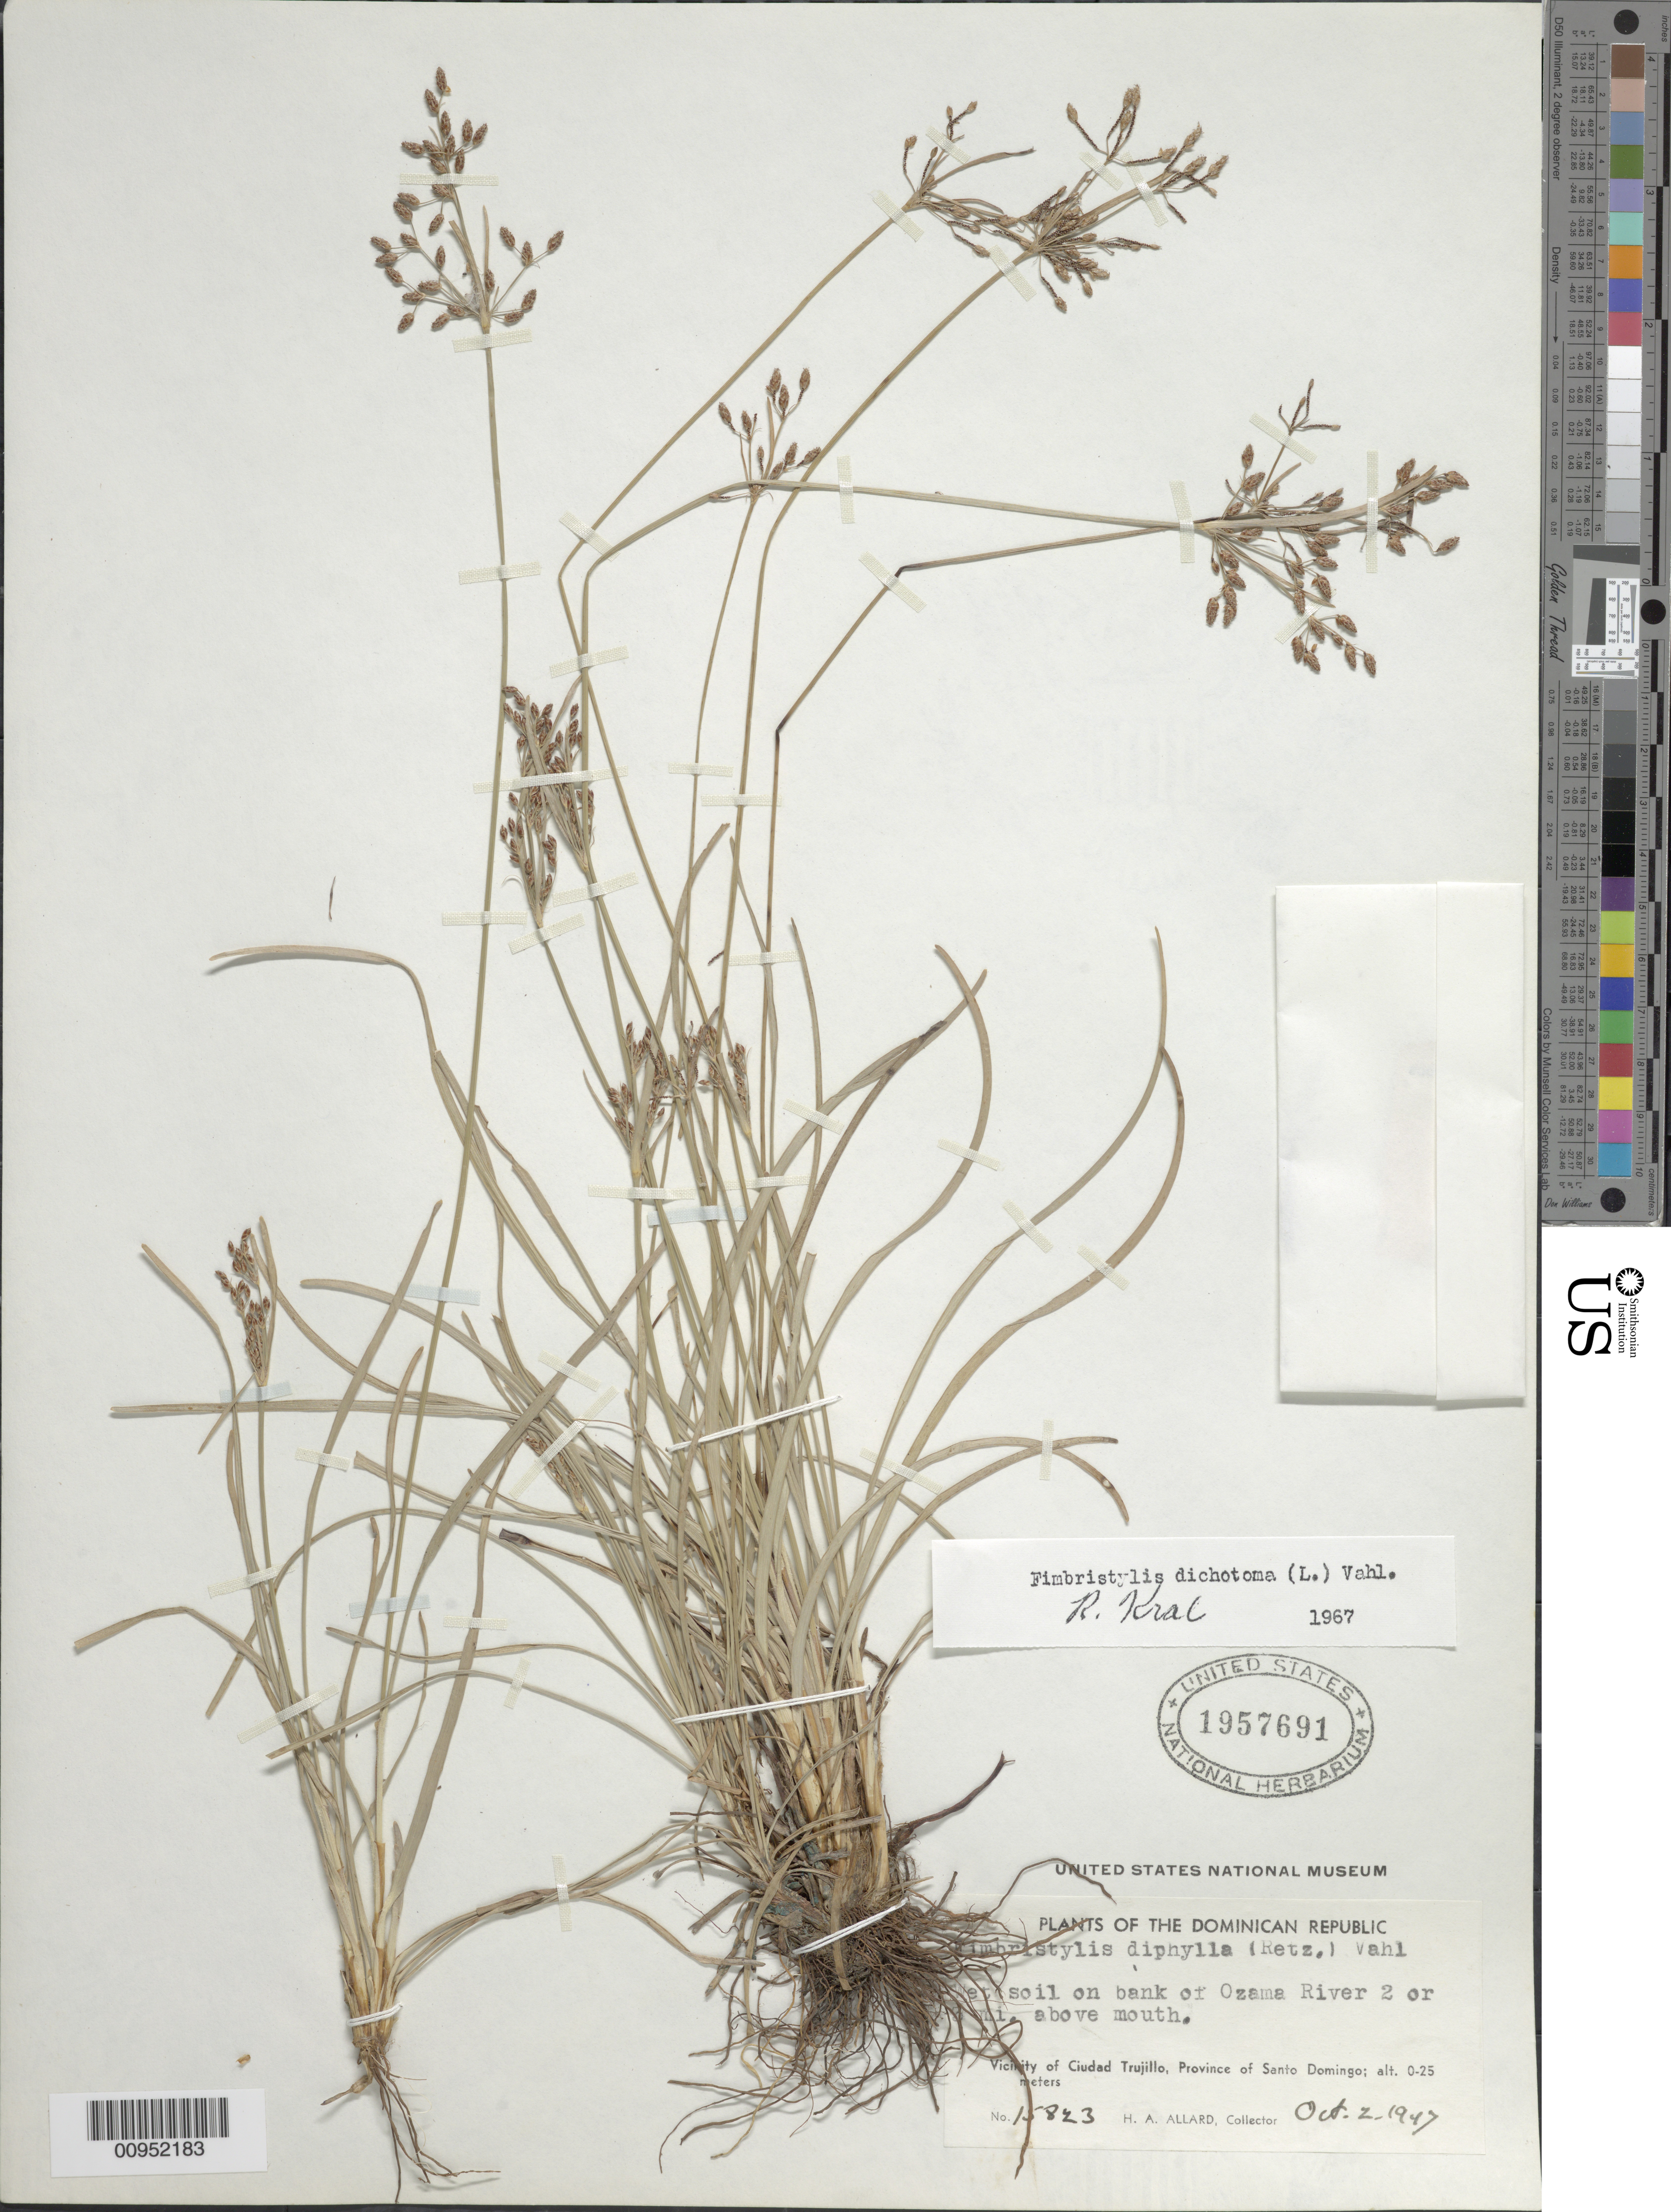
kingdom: Plantae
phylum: Tracheophyta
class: Liliopsida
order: Poales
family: Cyperaceae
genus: Fimbristylis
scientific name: Fimbristylis dichotoma subsp. dichotoma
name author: (L.) Vahl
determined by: Kral, Robert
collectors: H. A. Allard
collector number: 15823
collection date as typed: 02 Oct 1947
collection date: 1947-10-02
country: Dominican Republic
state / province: Santo Domingo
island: Hispaniola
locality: Vicinity of Ciudad Trujillo, on bank of the Ozama River, 2 or 3 miles above mouth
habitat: Wet soil on bank of river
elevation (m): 0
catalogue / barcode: US 1957691